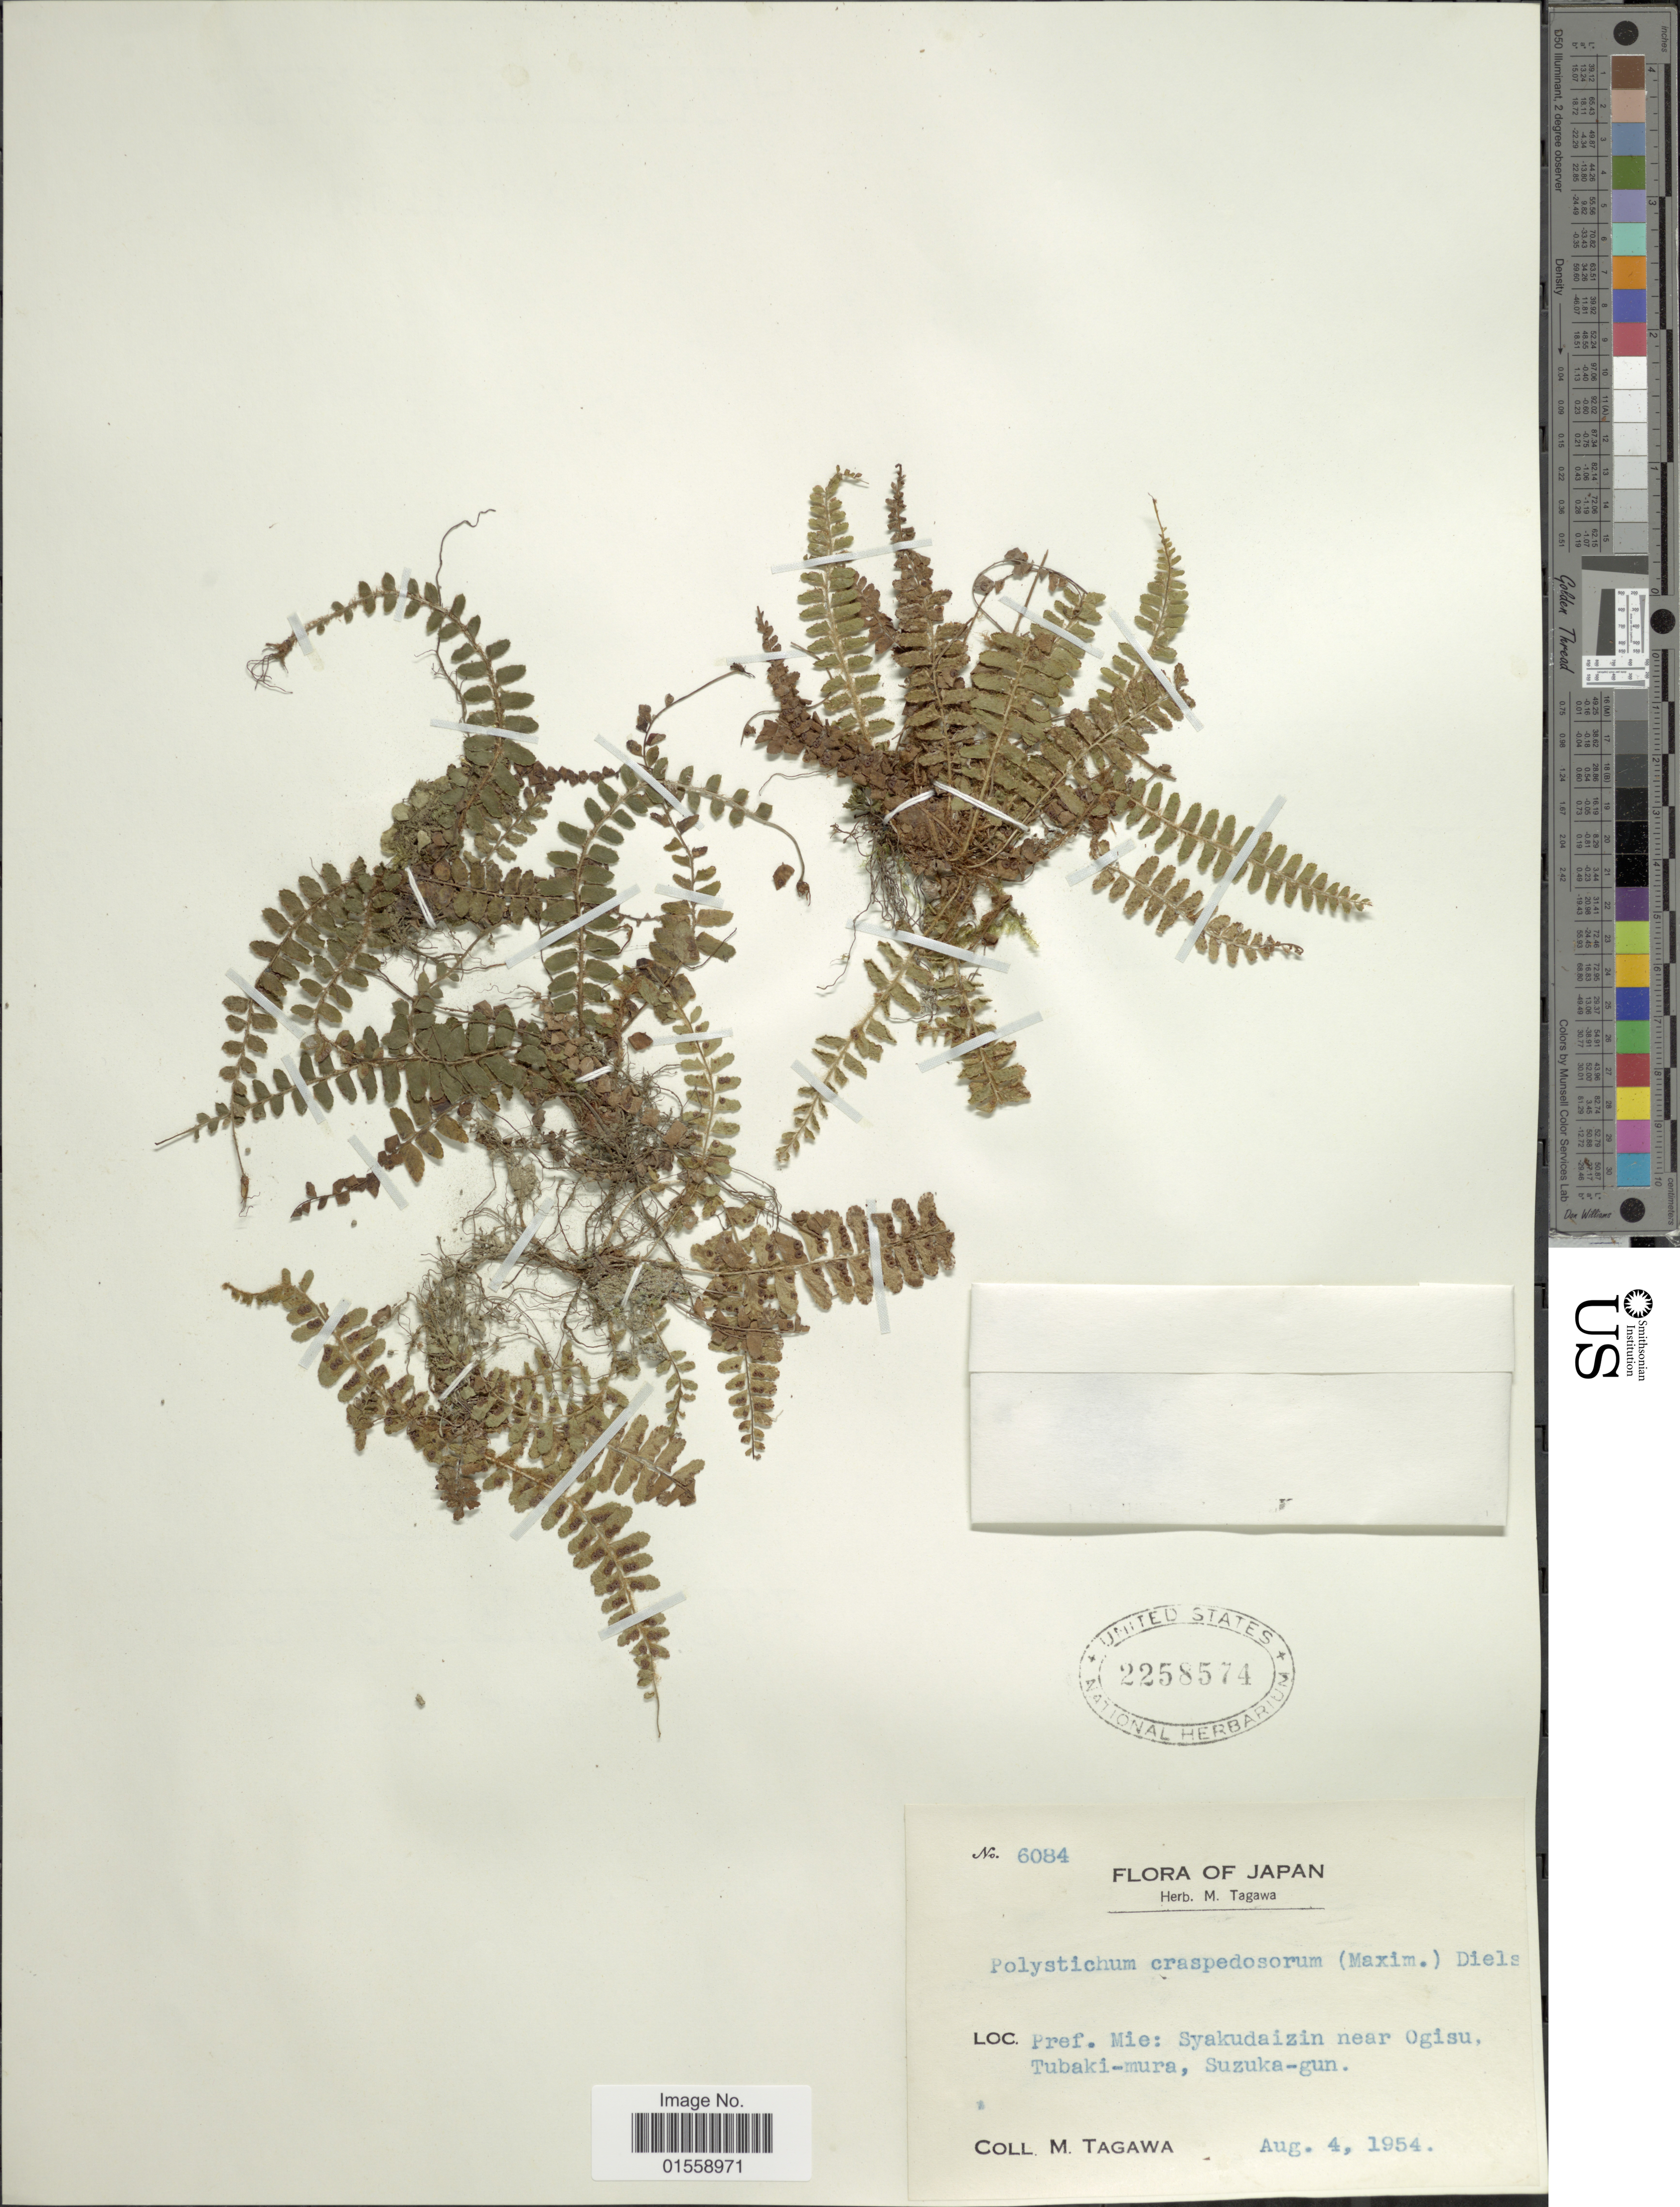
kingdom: Plantae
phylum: Tracheophyta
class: Polypodiopsida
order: Polypodiales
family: Dryopteridaceae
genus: Polystichum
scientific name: Polystichum craspedosorum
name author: (Maxim.) Diels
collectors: M. Tagawa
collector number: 6084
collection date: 1954-08-04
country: Japan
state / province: Mie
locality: Syakudaizin near Ogisu, Tubaki-mura, Suzuka-gun.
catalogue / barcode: US 2258574